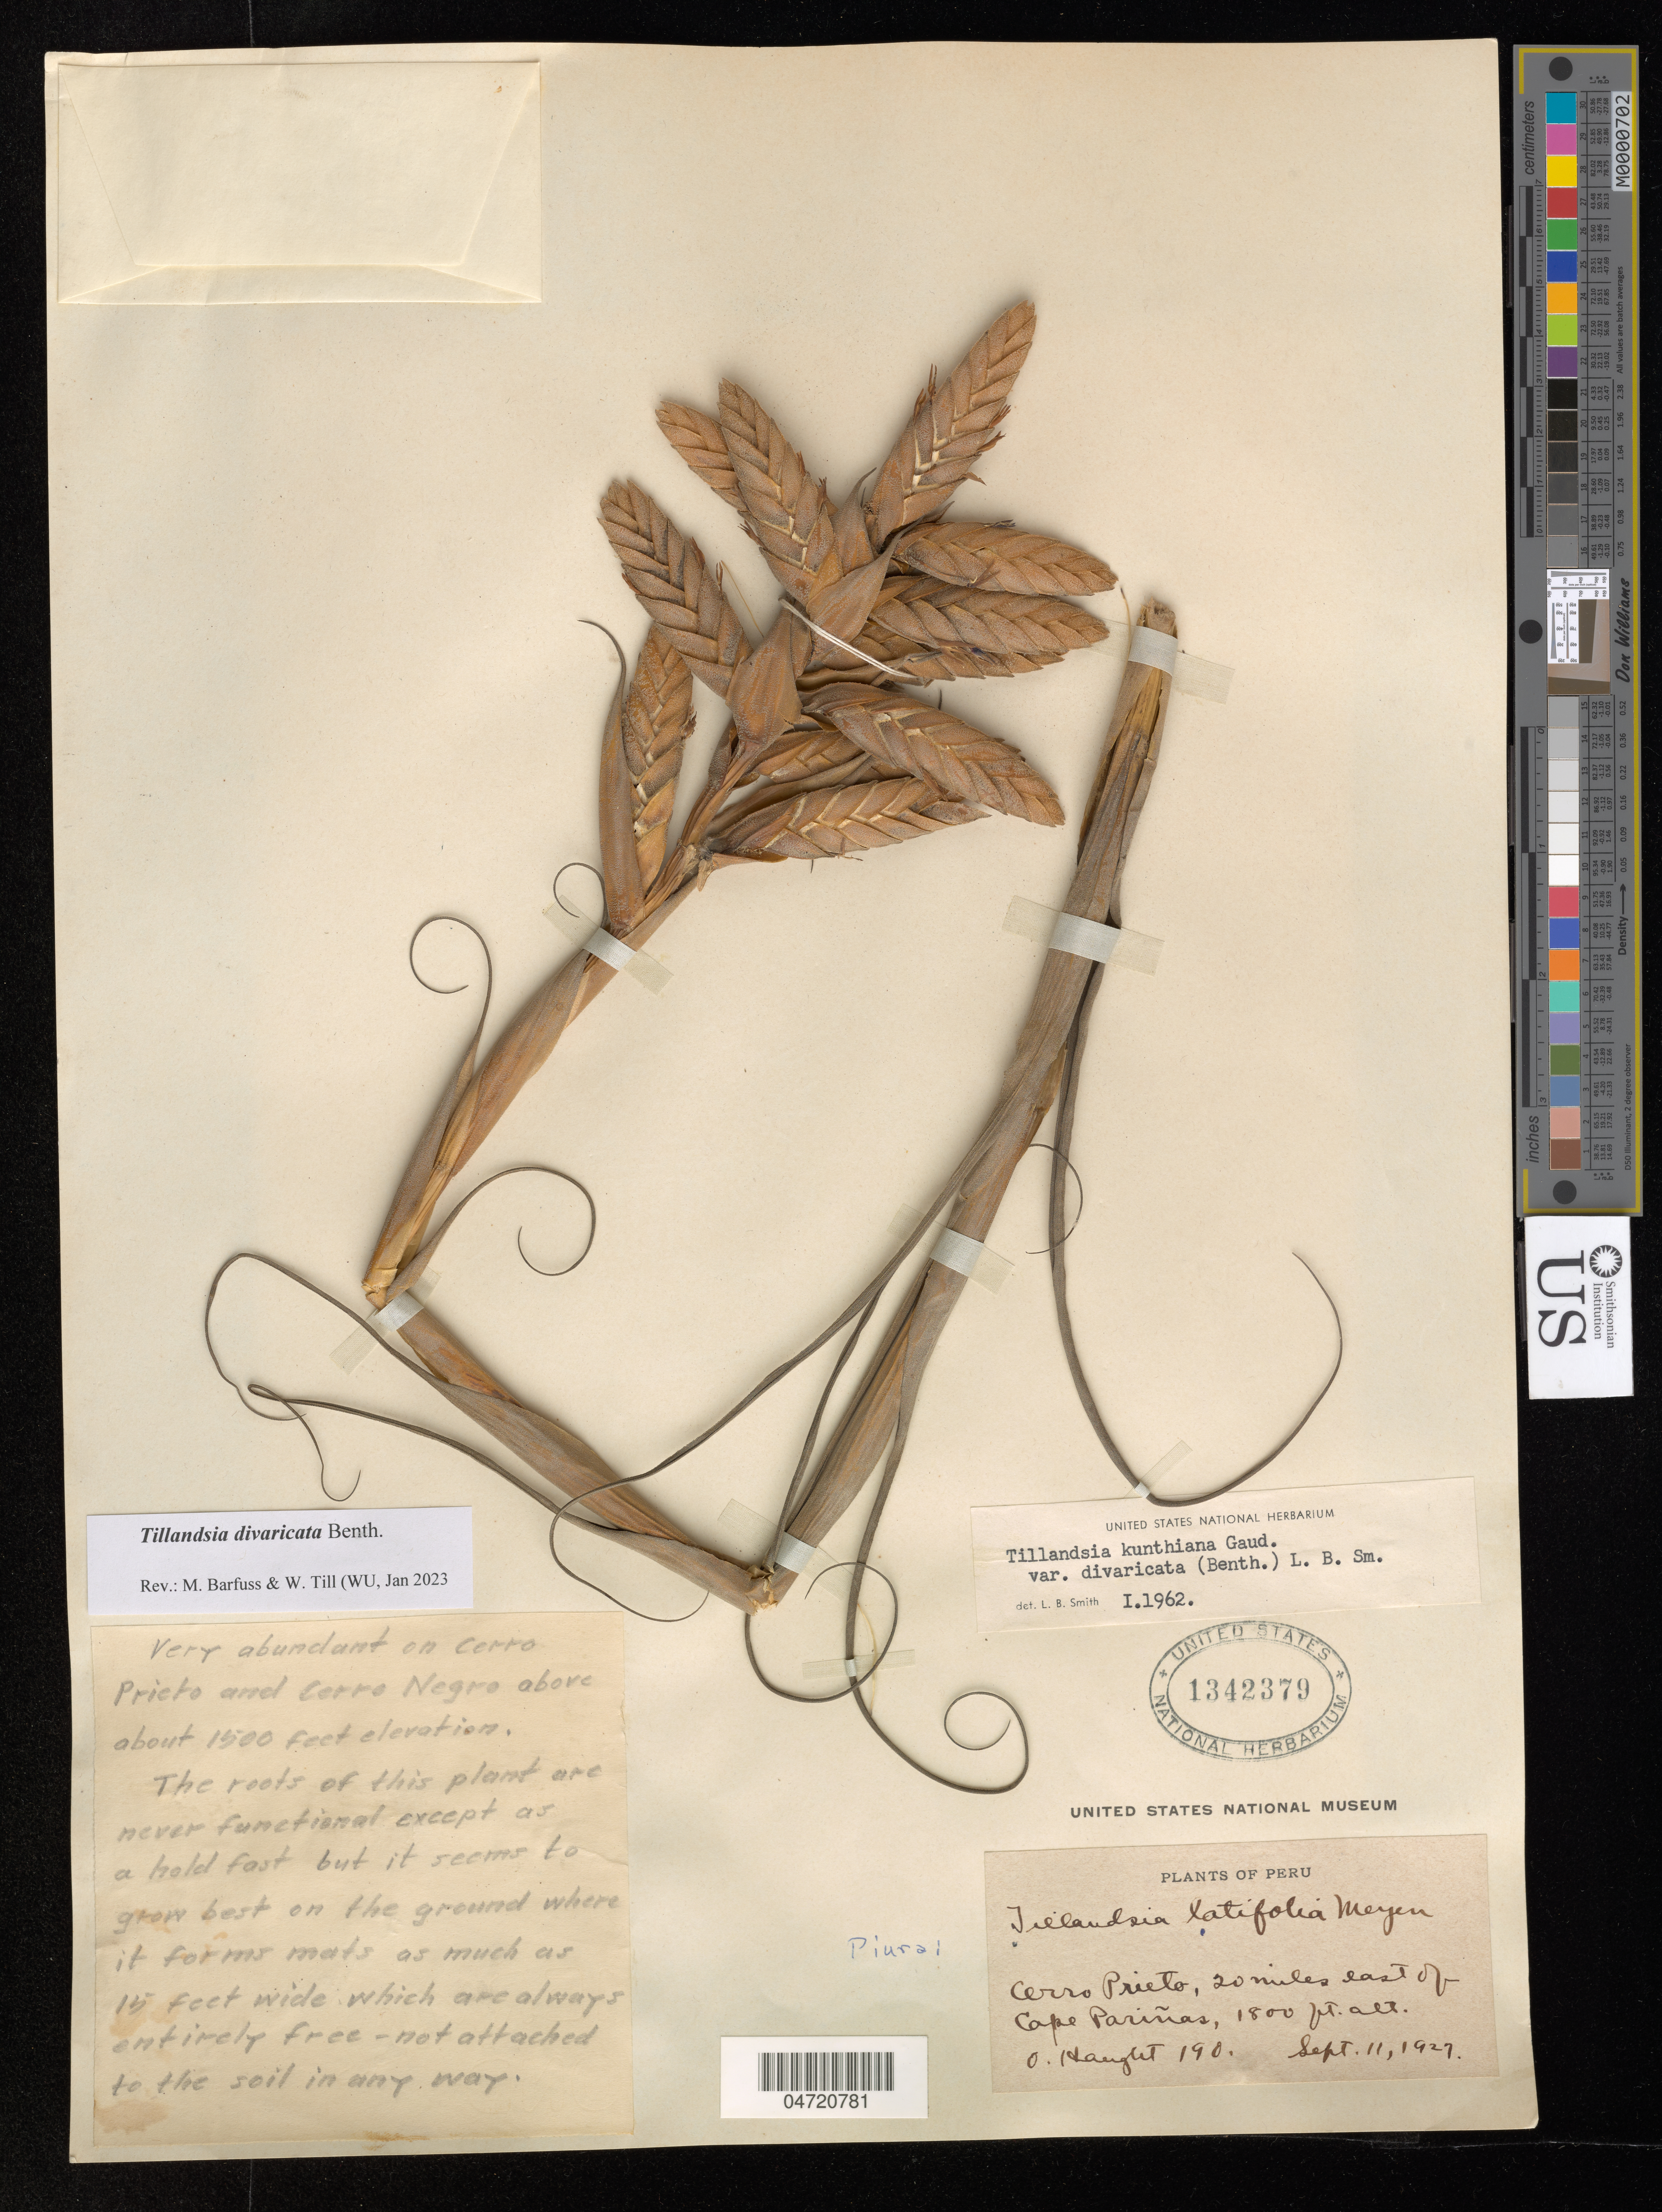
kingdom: Plantae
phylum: Tracheophyta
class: Liliopsida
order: Poales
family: Bromeliaceae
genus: Tillandsia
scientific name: Tillandsia divaricata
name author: Benth.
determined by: Barfuss, Michael H.; Till, W.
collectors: O. L. Haught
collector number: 190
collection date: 1927-09-11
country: Peru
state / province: Piura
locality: Cerro Prieto, 20 miles E of Cape Pariñas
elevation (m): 1500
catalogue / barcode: US 1342379